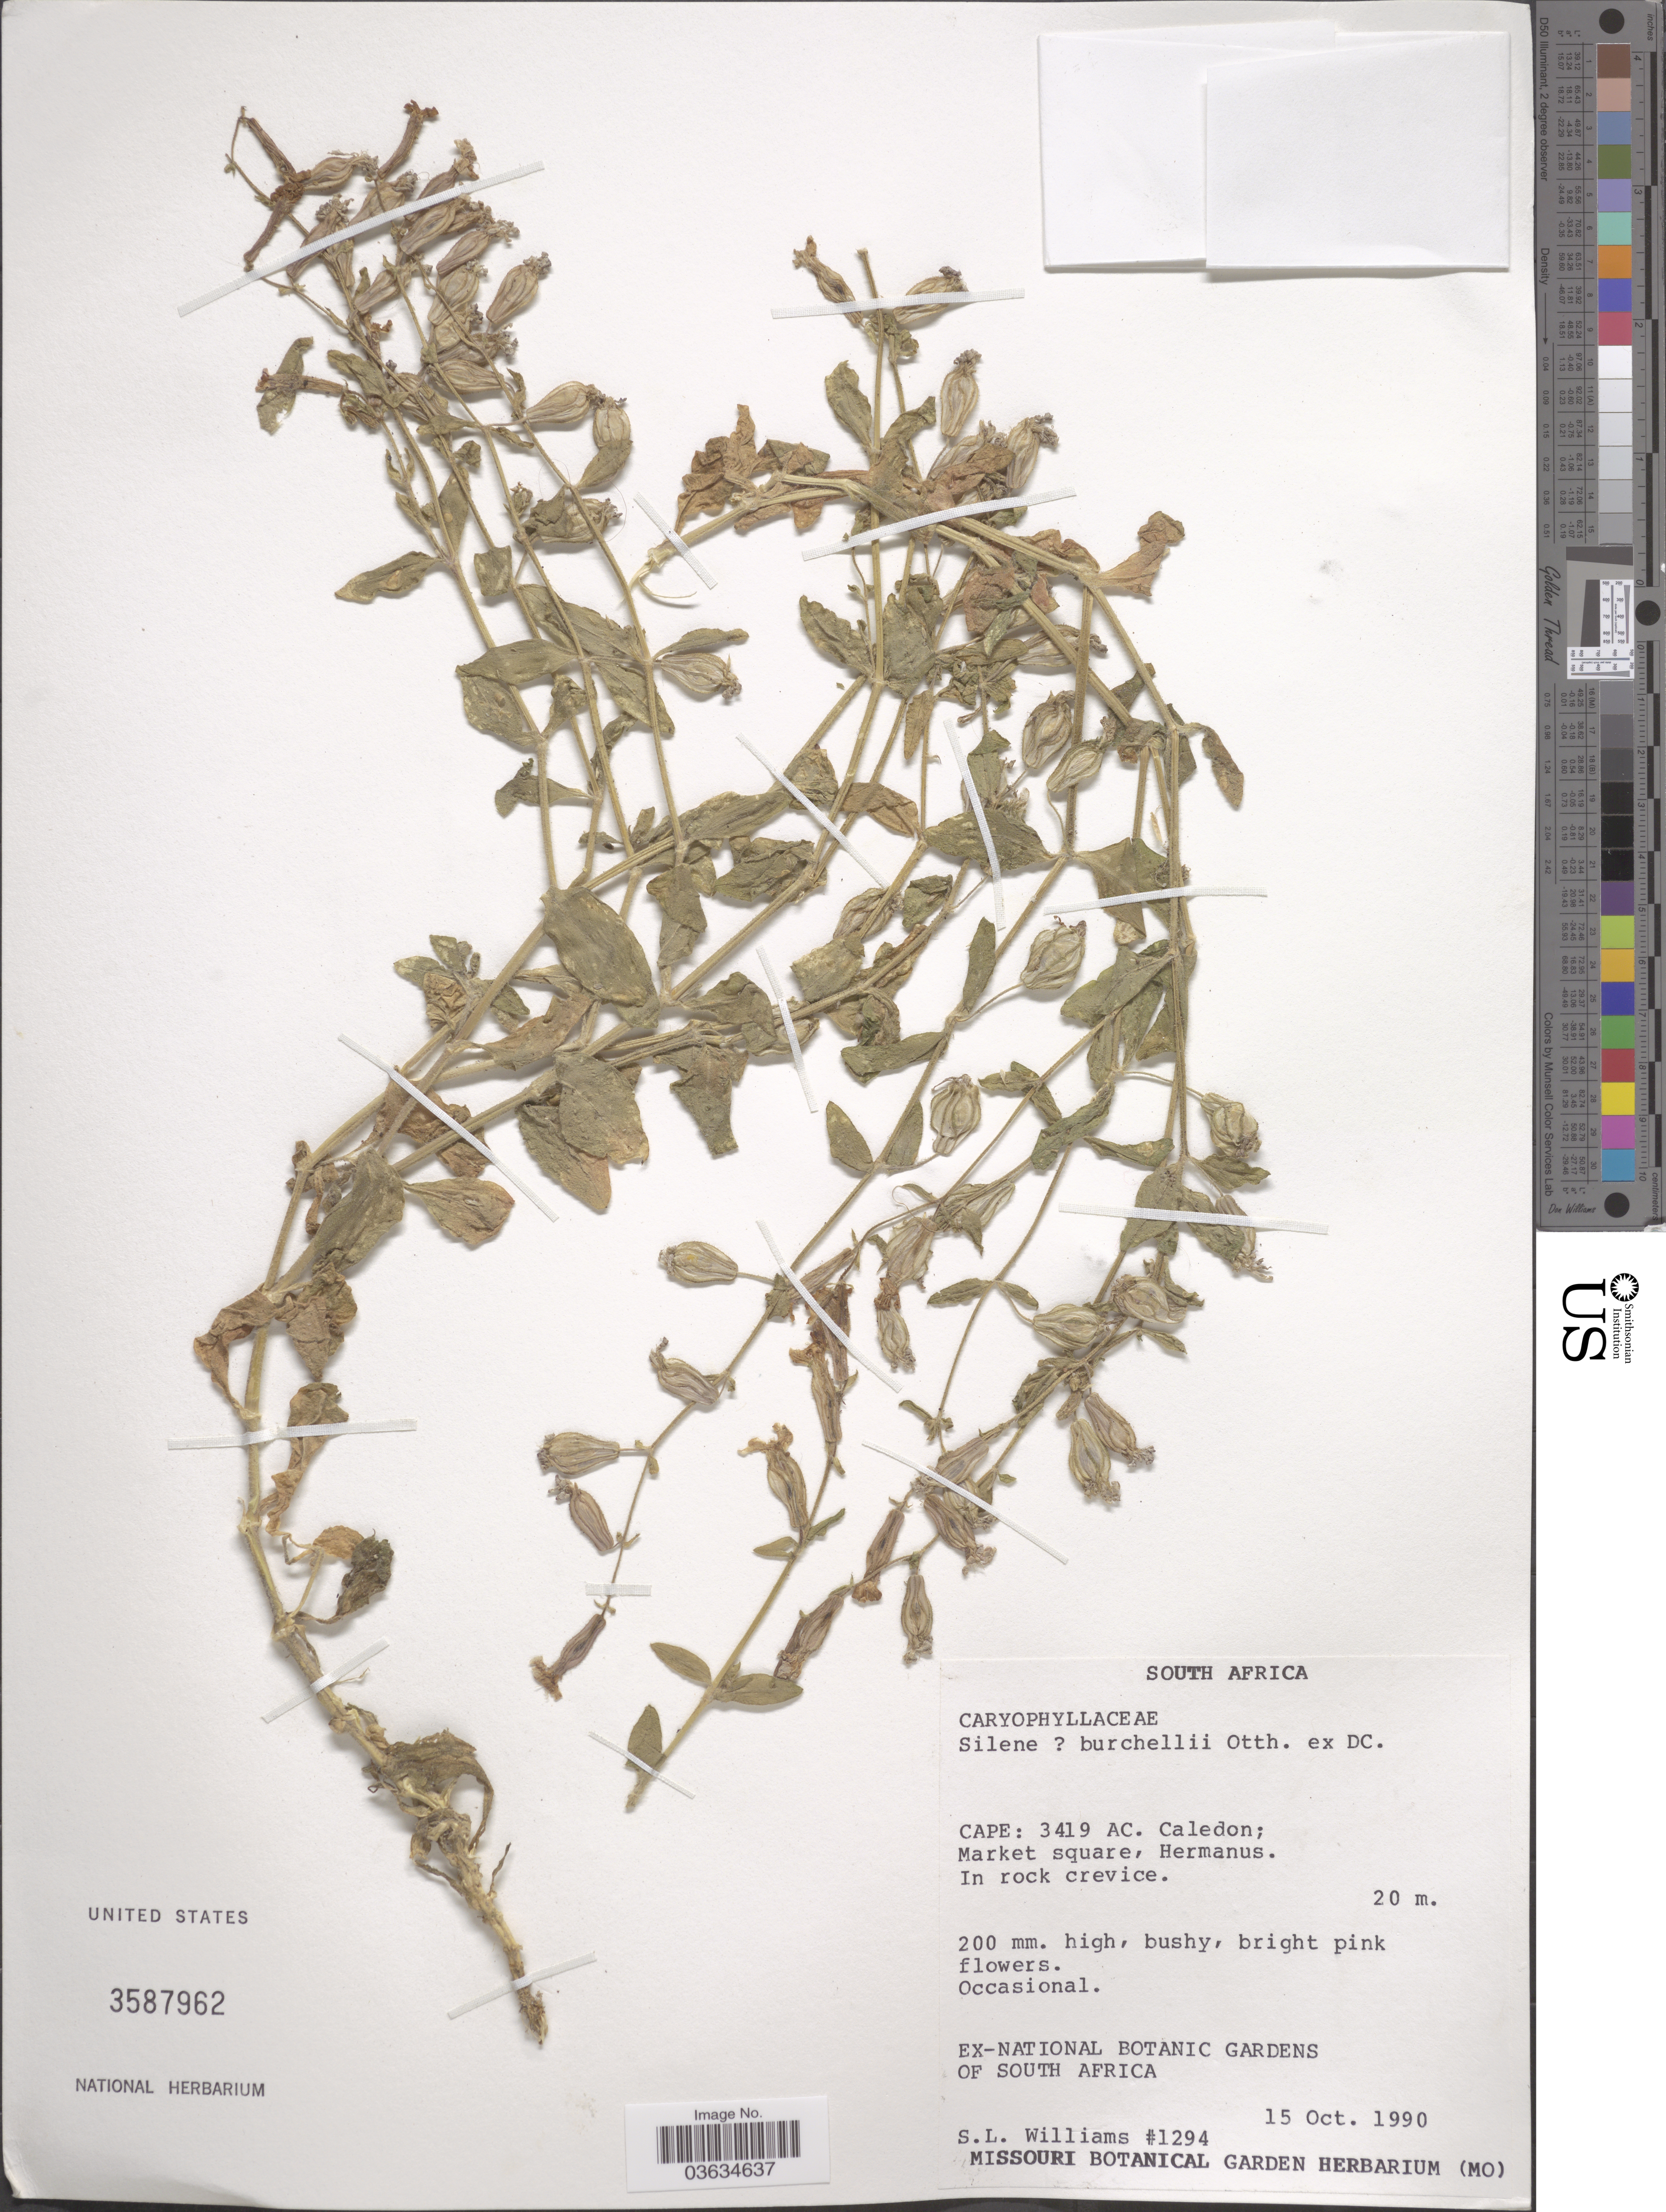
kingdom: Plantae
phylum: Tracheophyta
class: Magnoliopsida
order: Caryophyllales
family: Caryophyllaceae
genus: Silene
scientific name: Silene burchellii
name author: Otth ex DC.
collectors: S. L. Williams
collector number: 1294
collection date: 1990-10-15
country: South Africa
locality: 3419 AC. Caledon; Market square, Hermanus. In rock crevice.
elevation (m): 20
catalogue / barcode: US 3587962